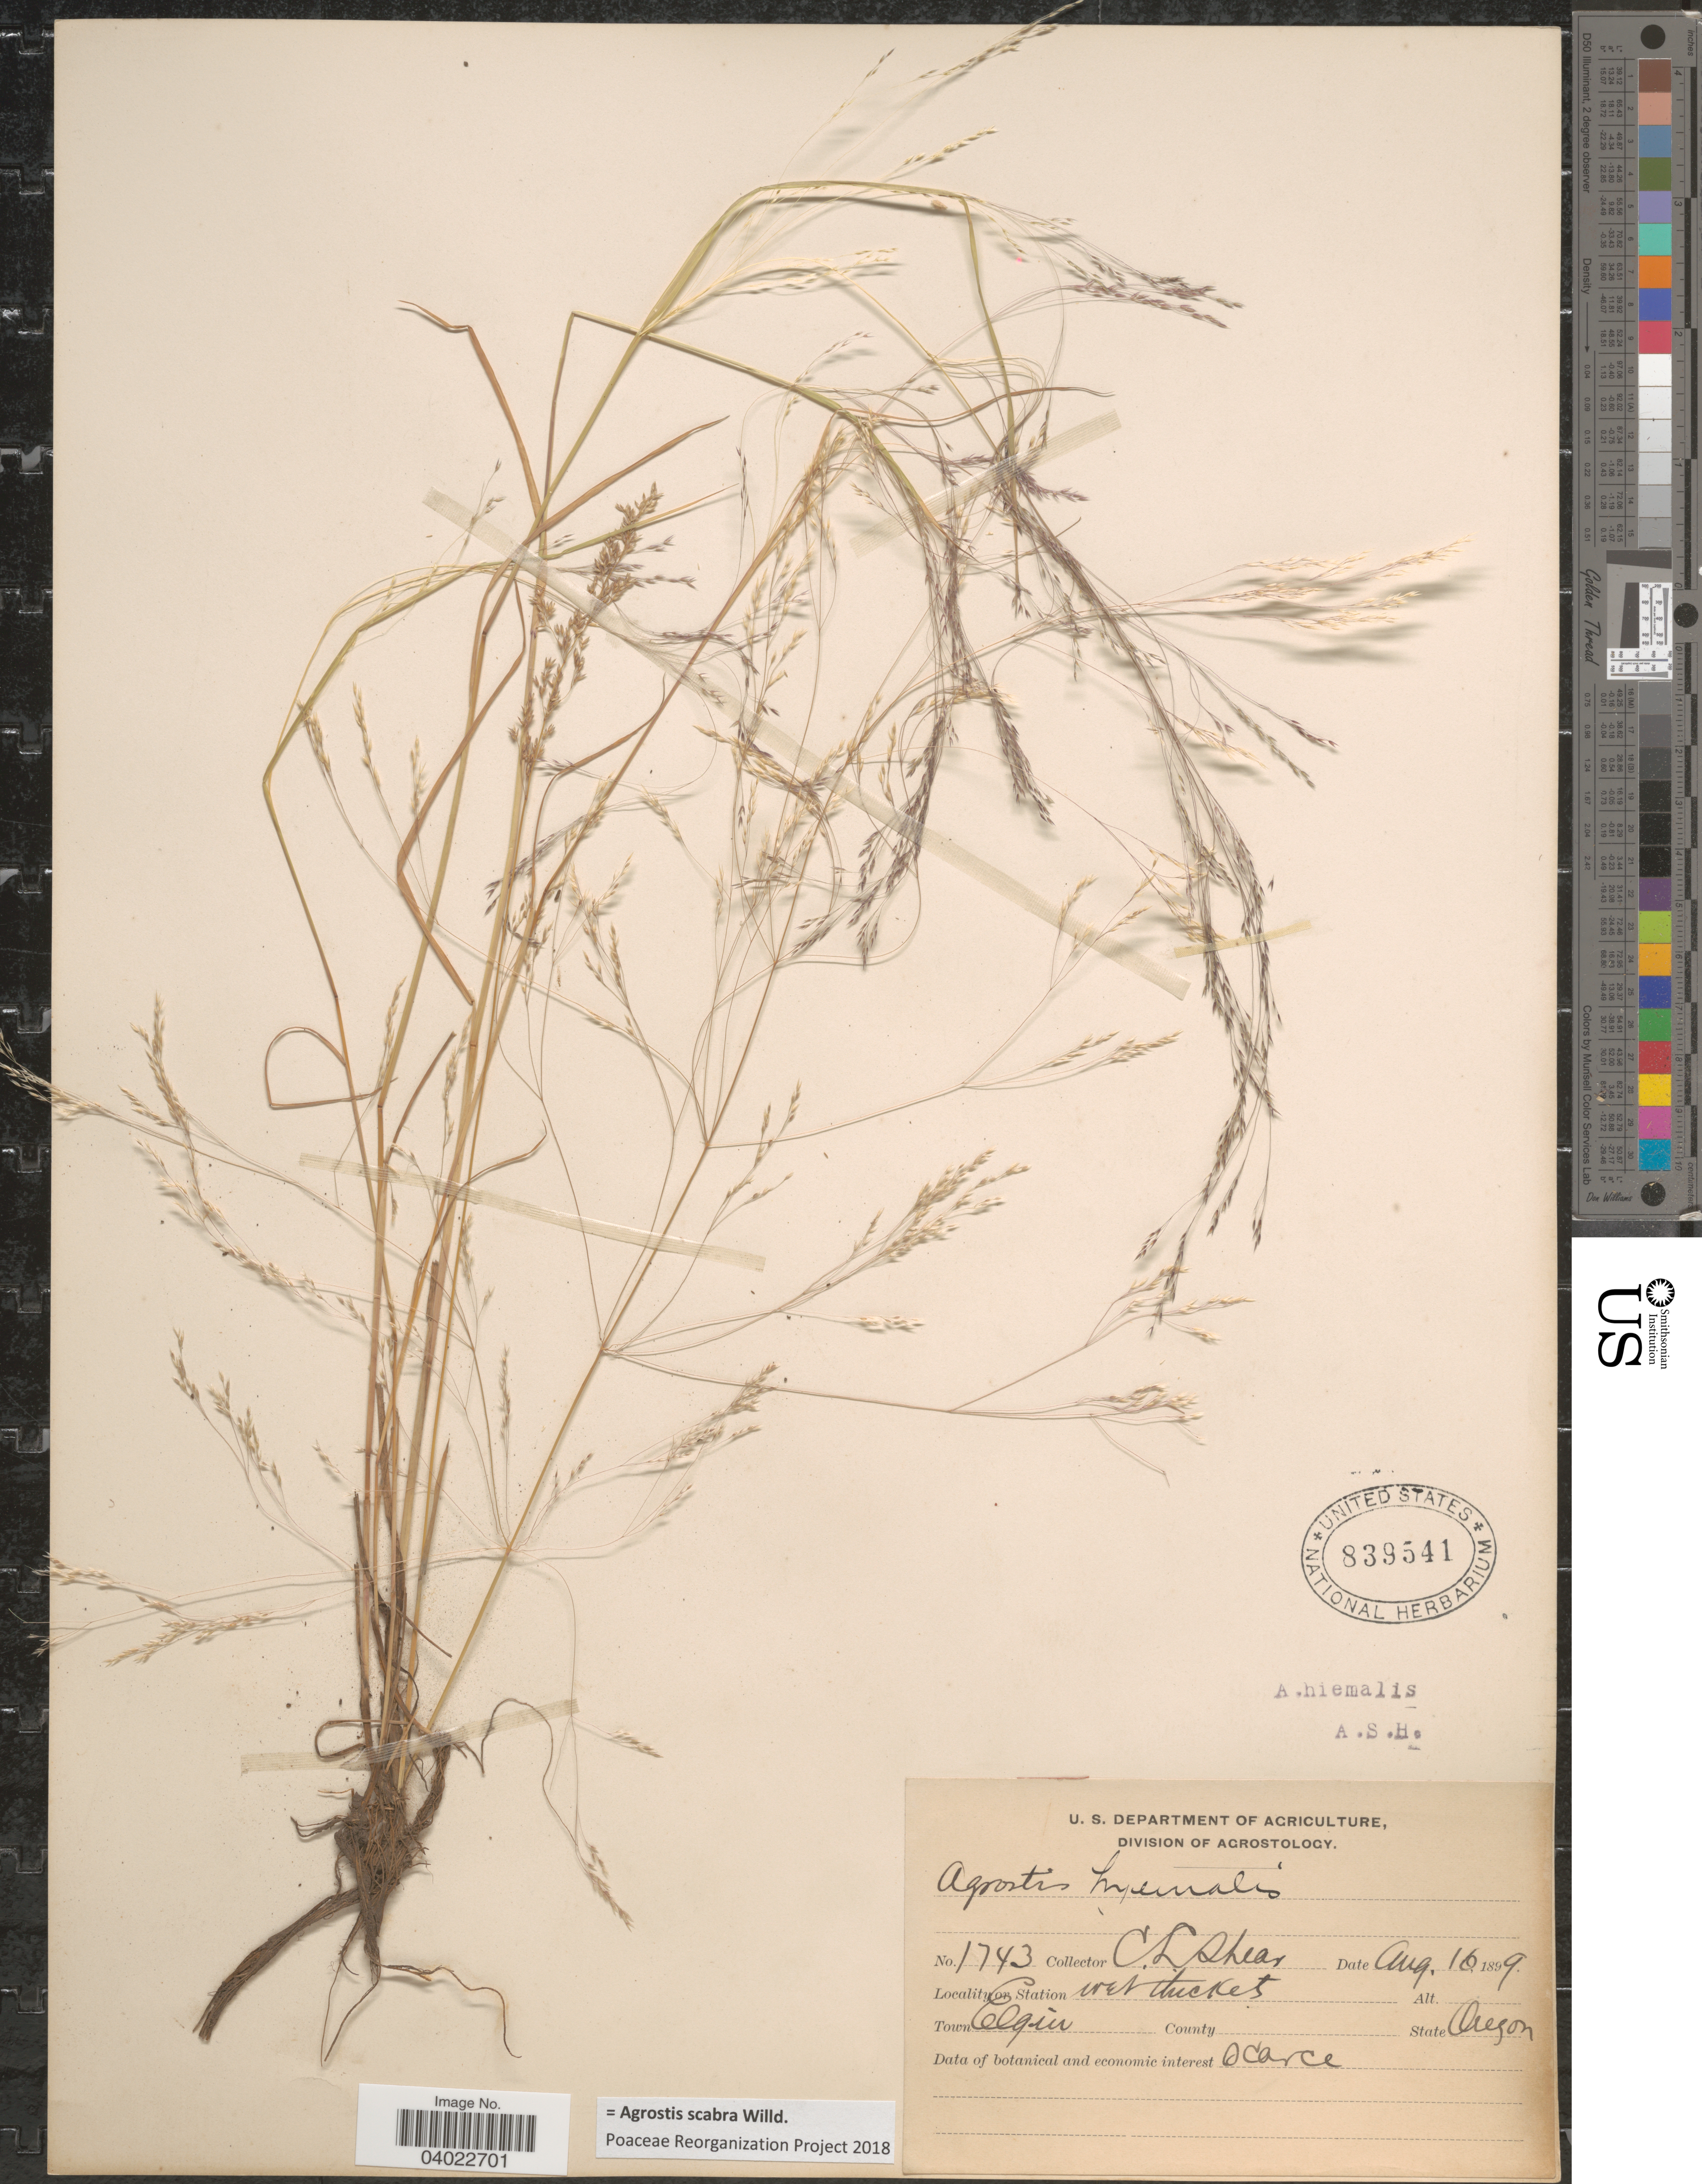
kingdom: Plantae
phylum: Tracheophyta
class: Liliopsida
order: Poales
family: Poaceae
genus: Agrostis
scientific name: Agrostis scabra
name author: Willd.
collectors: C. L. Shear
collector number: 1743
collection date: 1899-08-16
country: United States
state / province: Oregon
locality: Town Elgin.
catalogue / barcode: US 839541